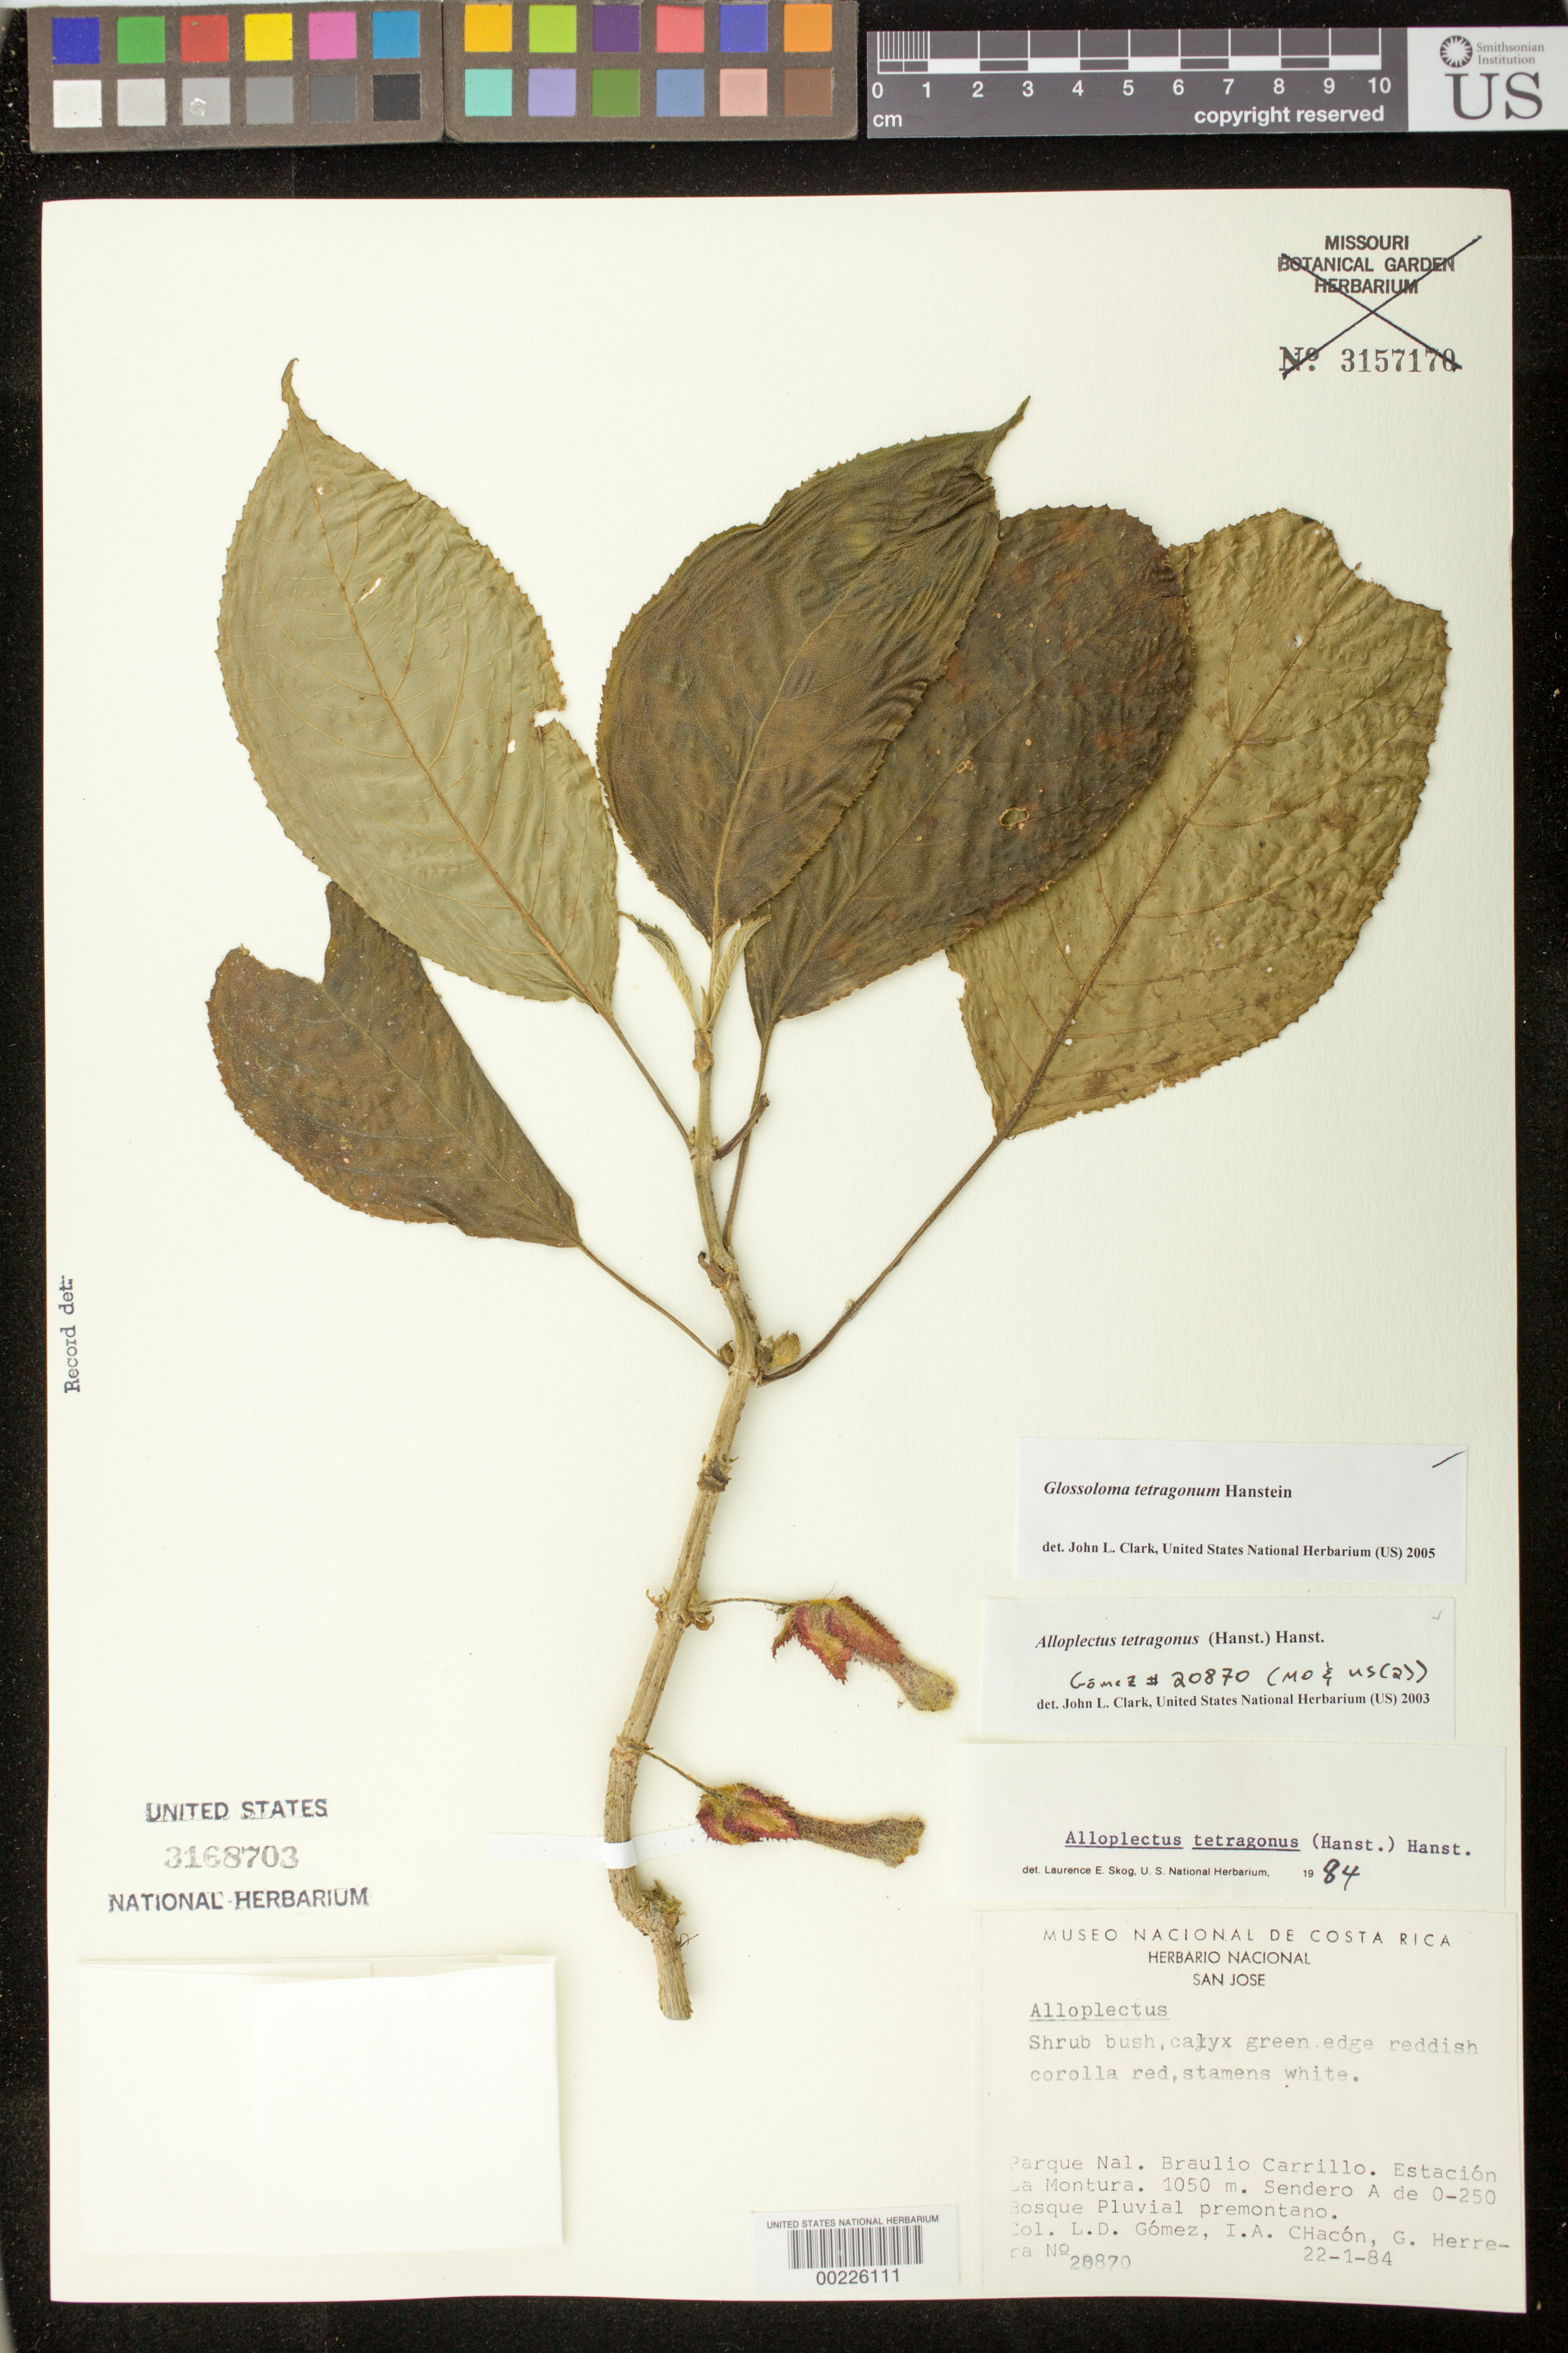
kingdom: Plantae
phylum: Tracheophyta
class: Magnoliopsida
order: Lamiales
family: Gesneriaceae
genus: Glossoloma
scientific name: Glossoloma tetragonum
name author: Hanst.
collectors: L. D. Gómez, I. Chacón & G. Herrera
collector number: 20870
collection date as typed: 22 Jan 1984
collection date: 1984-01-22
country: Costa Rica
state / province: San José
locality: Braulio Carrillo Nat'l Park, Estacion La Montura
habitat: Premontane rain forest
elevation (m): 1050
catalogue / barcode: US 3168703